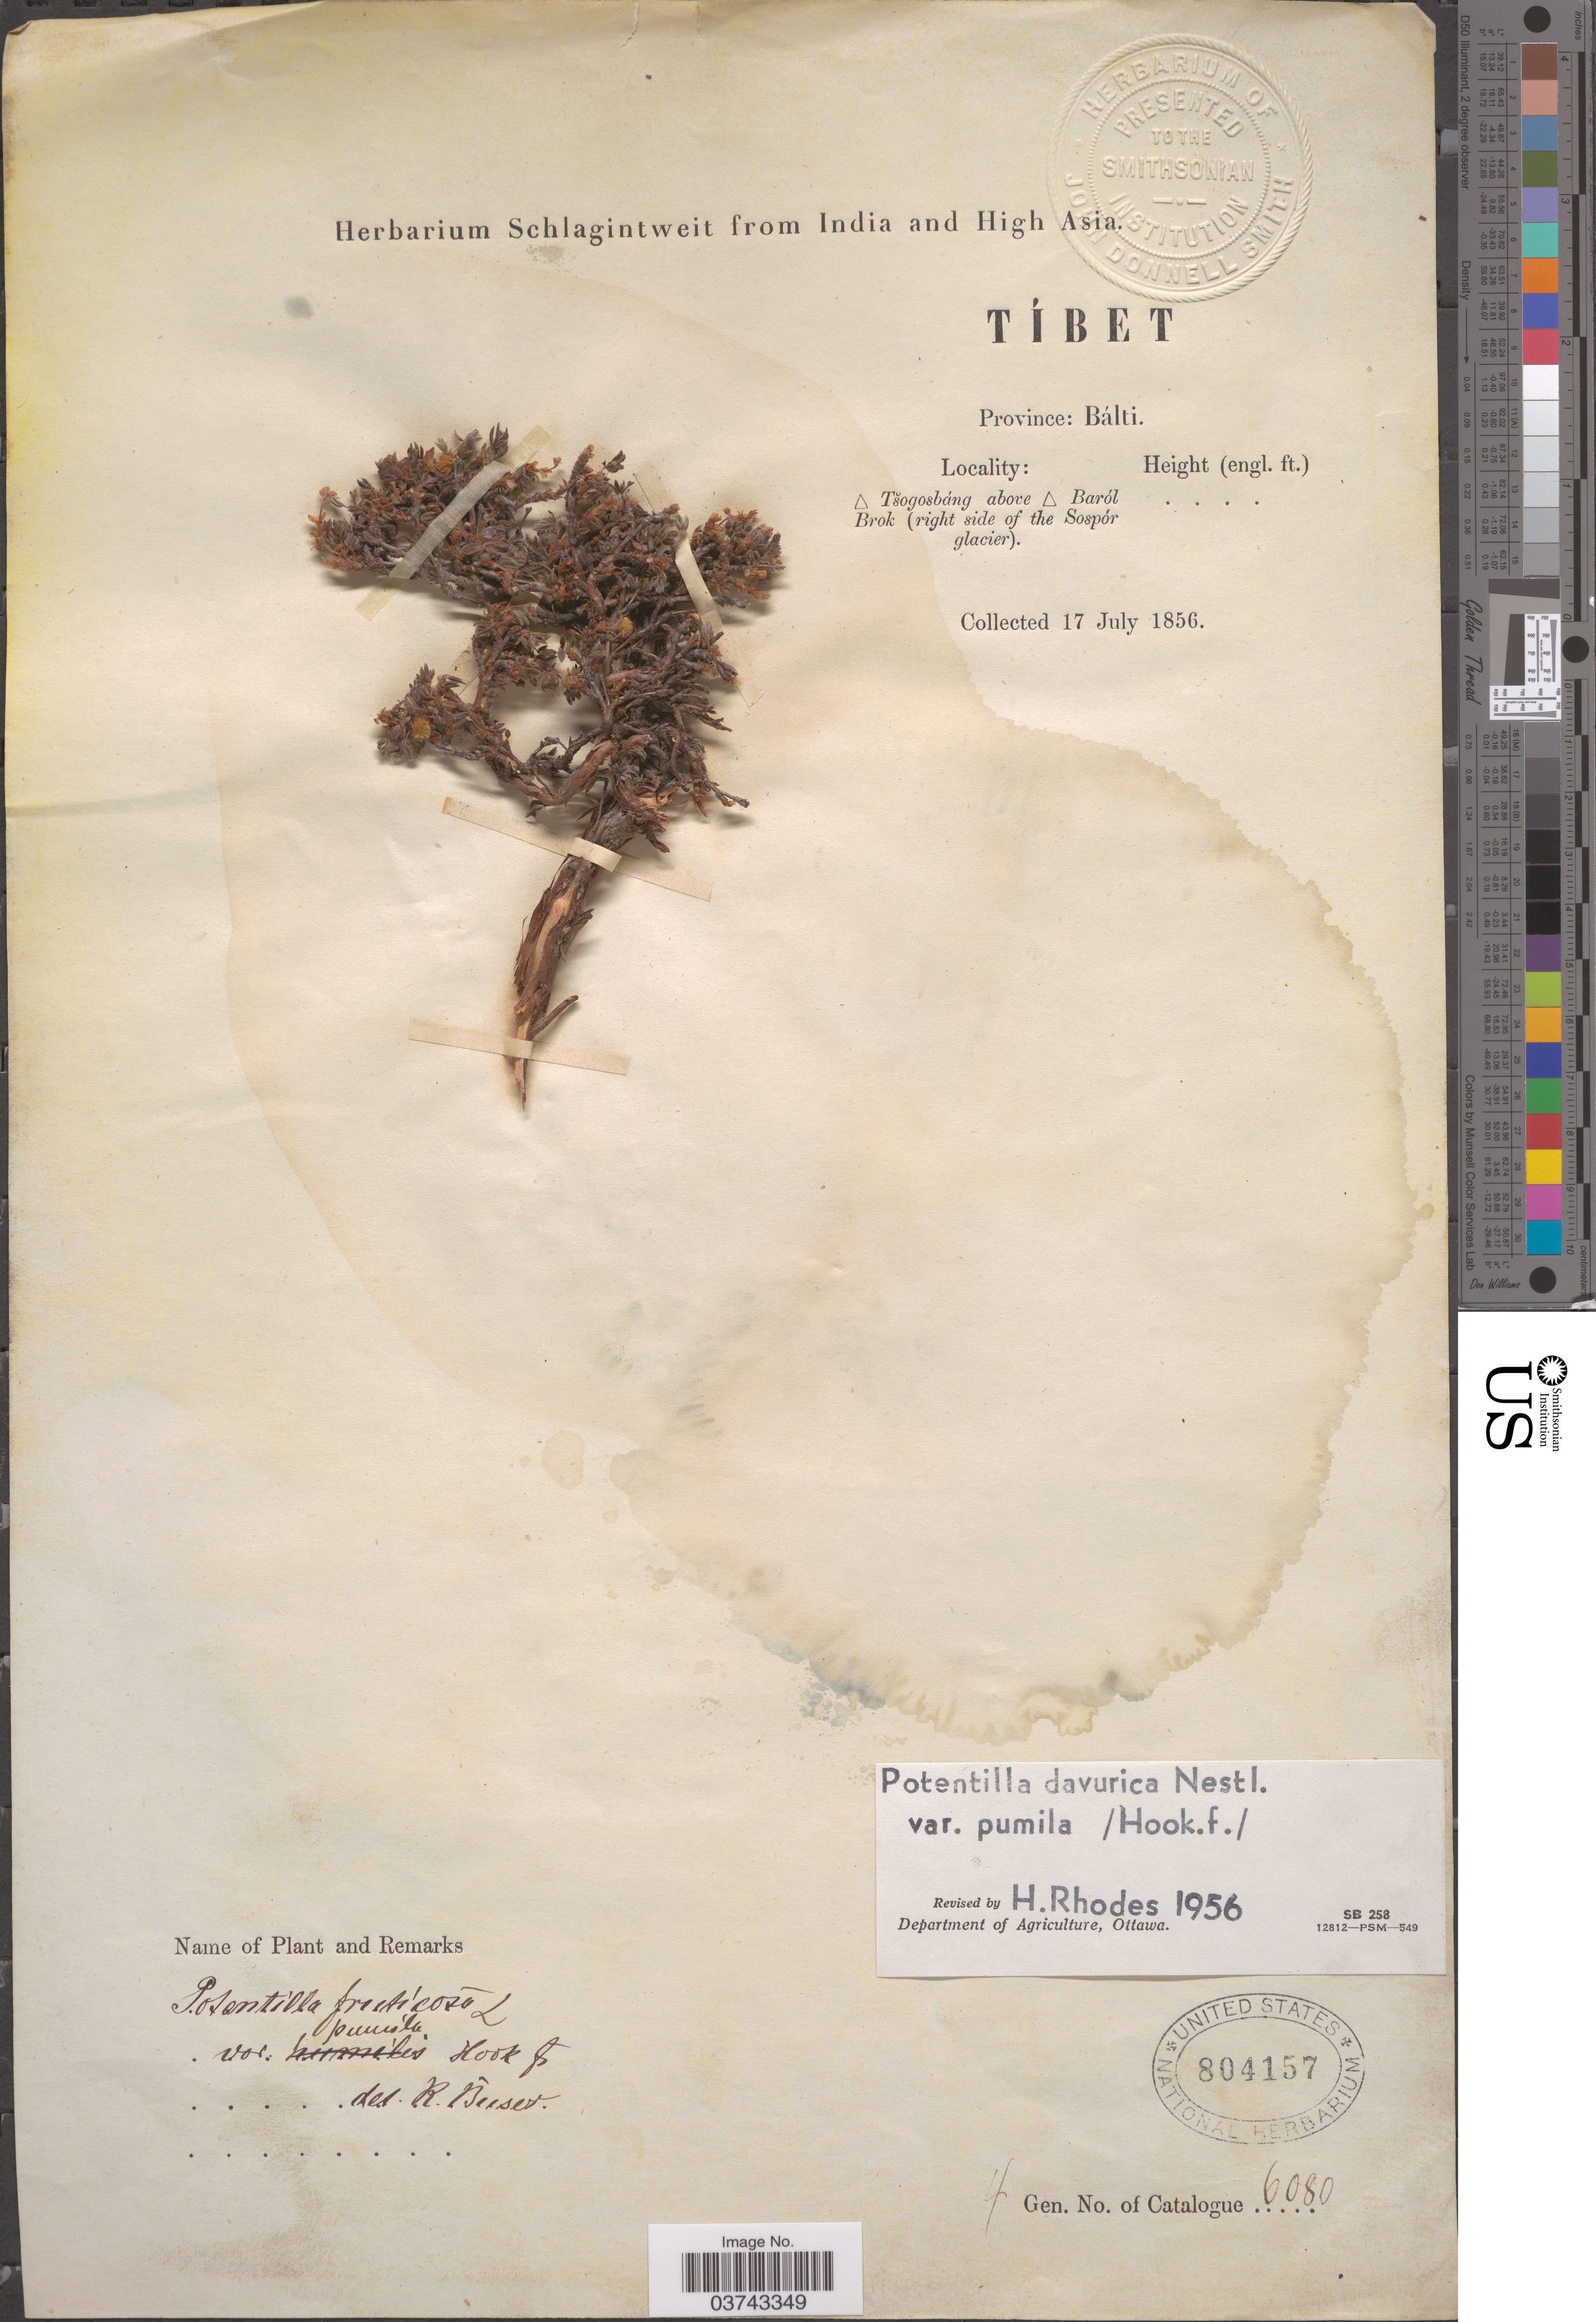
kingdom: Plantae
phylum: Tracheophyta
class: Magnoliopsida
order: Rosales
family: Rosaceae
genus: Dasiphora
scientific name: Dasiphora dryadanthoides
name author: Juz.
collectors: ex herb. Schlagintweit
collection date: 1856-07-17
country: China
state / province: Xizang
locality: Tíbet. Province: Bálti. Tšogosbáng above Baról Brok (right side of the Sospór glacier).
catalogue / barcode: US 804157